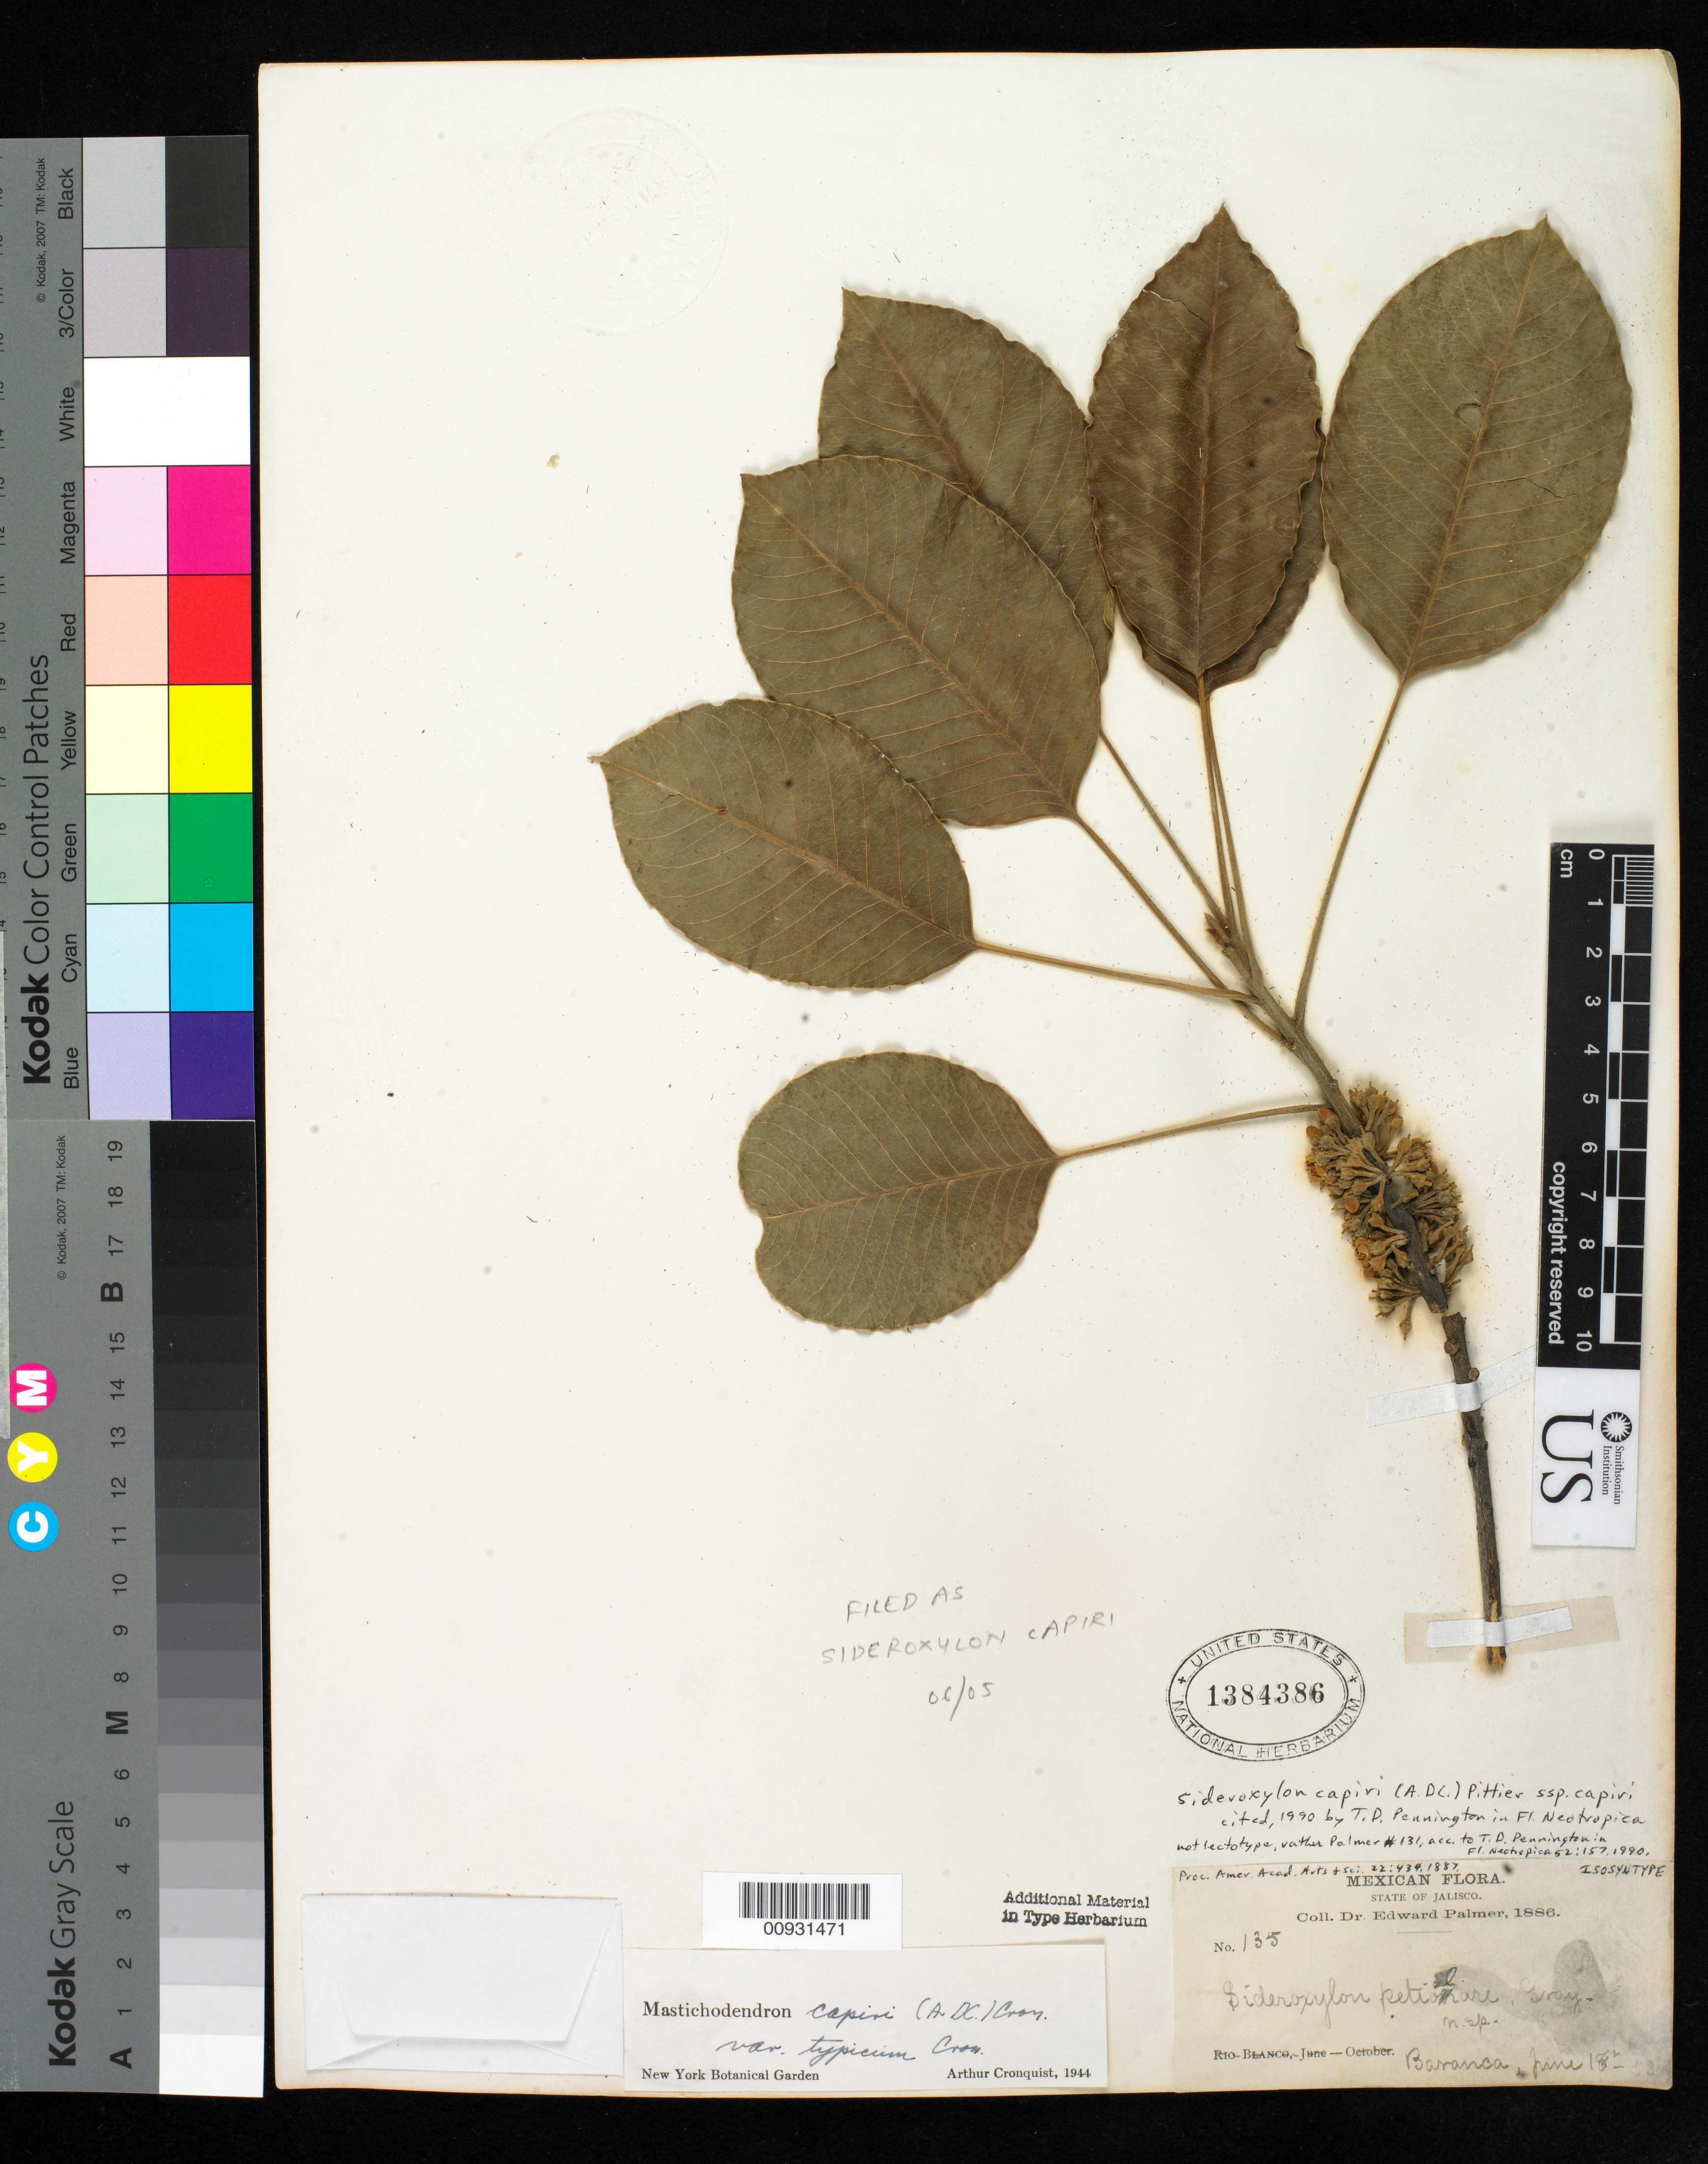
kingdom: Plantae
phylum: Tracheophyta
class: Magnoliopsida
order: Ericales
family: Sapotaceae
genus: Sideroxylon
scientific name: Sideroxylon petiolare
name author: A. Gray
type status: Isosyntype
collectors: E. Palmer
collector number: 135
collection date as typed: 18 Jun 1886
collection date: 1886-06-18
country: Mexico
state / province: Jalisco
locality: Barranca.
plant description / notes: Not lectotype, rather Palmer 131 acc. To T.D. Pennington in Fl. Neotrop. 52:157. 1990.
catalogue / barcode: US 1384386